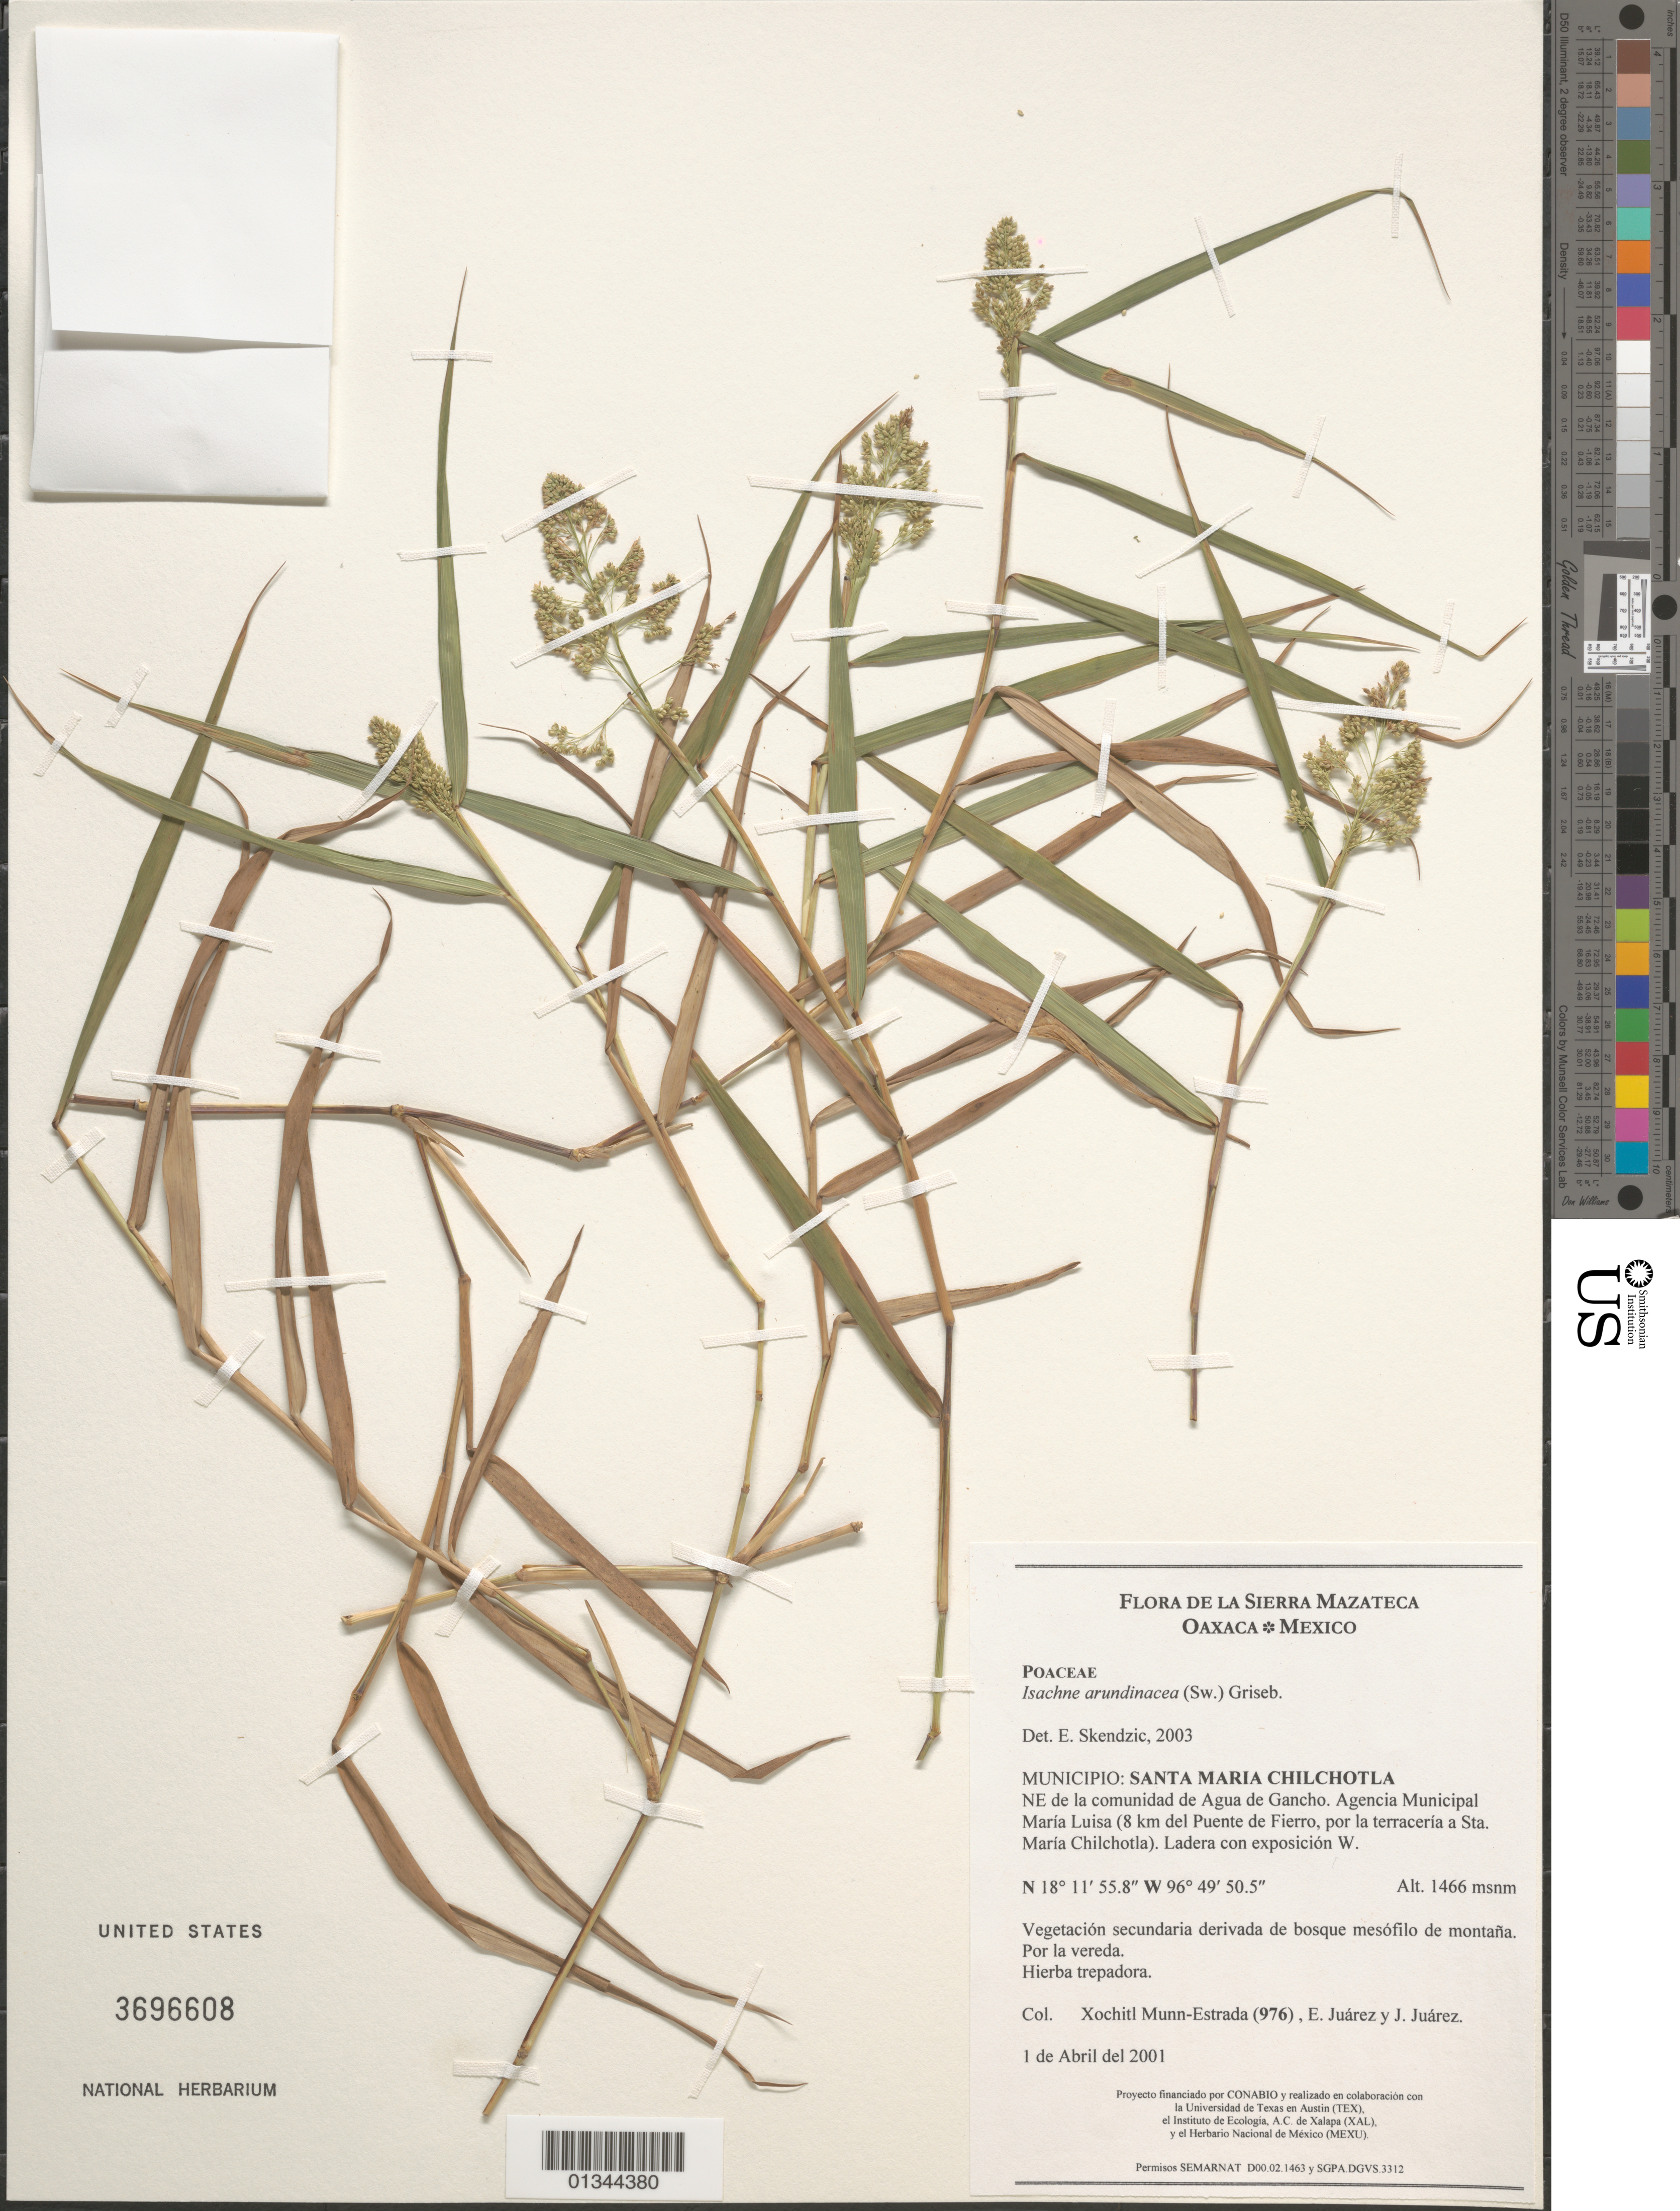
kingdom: Plantae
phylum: Tracheophyta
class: Liliopsida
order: Poales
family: Poaceae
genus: Isachne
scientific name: Isachne arundinacea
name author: (Sw.) Griseb.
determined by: Skendzic, E.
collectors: X. Munn-Estrada, E. Juarez & J. Juarez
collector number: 976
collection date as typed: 1 de Abril del 2001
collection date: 2001-04-01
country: Mexico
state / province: Oaxaca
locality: Santa Maria Chilchotla, NE de la comunidad de Agua de Gancho. Agencia Municipal Maria Luisa (8 km del Puente de Fierro, por la terraceria a Sta. Maria Chilchotla). Ladera con exposicion W.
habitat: Vegetacion secundaria derivada de bosque mesofilo de montan. Por la vereda.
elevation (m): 1466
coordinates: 18 11 55.8 N, 96 49 50.5 W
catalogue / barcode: US 3696608